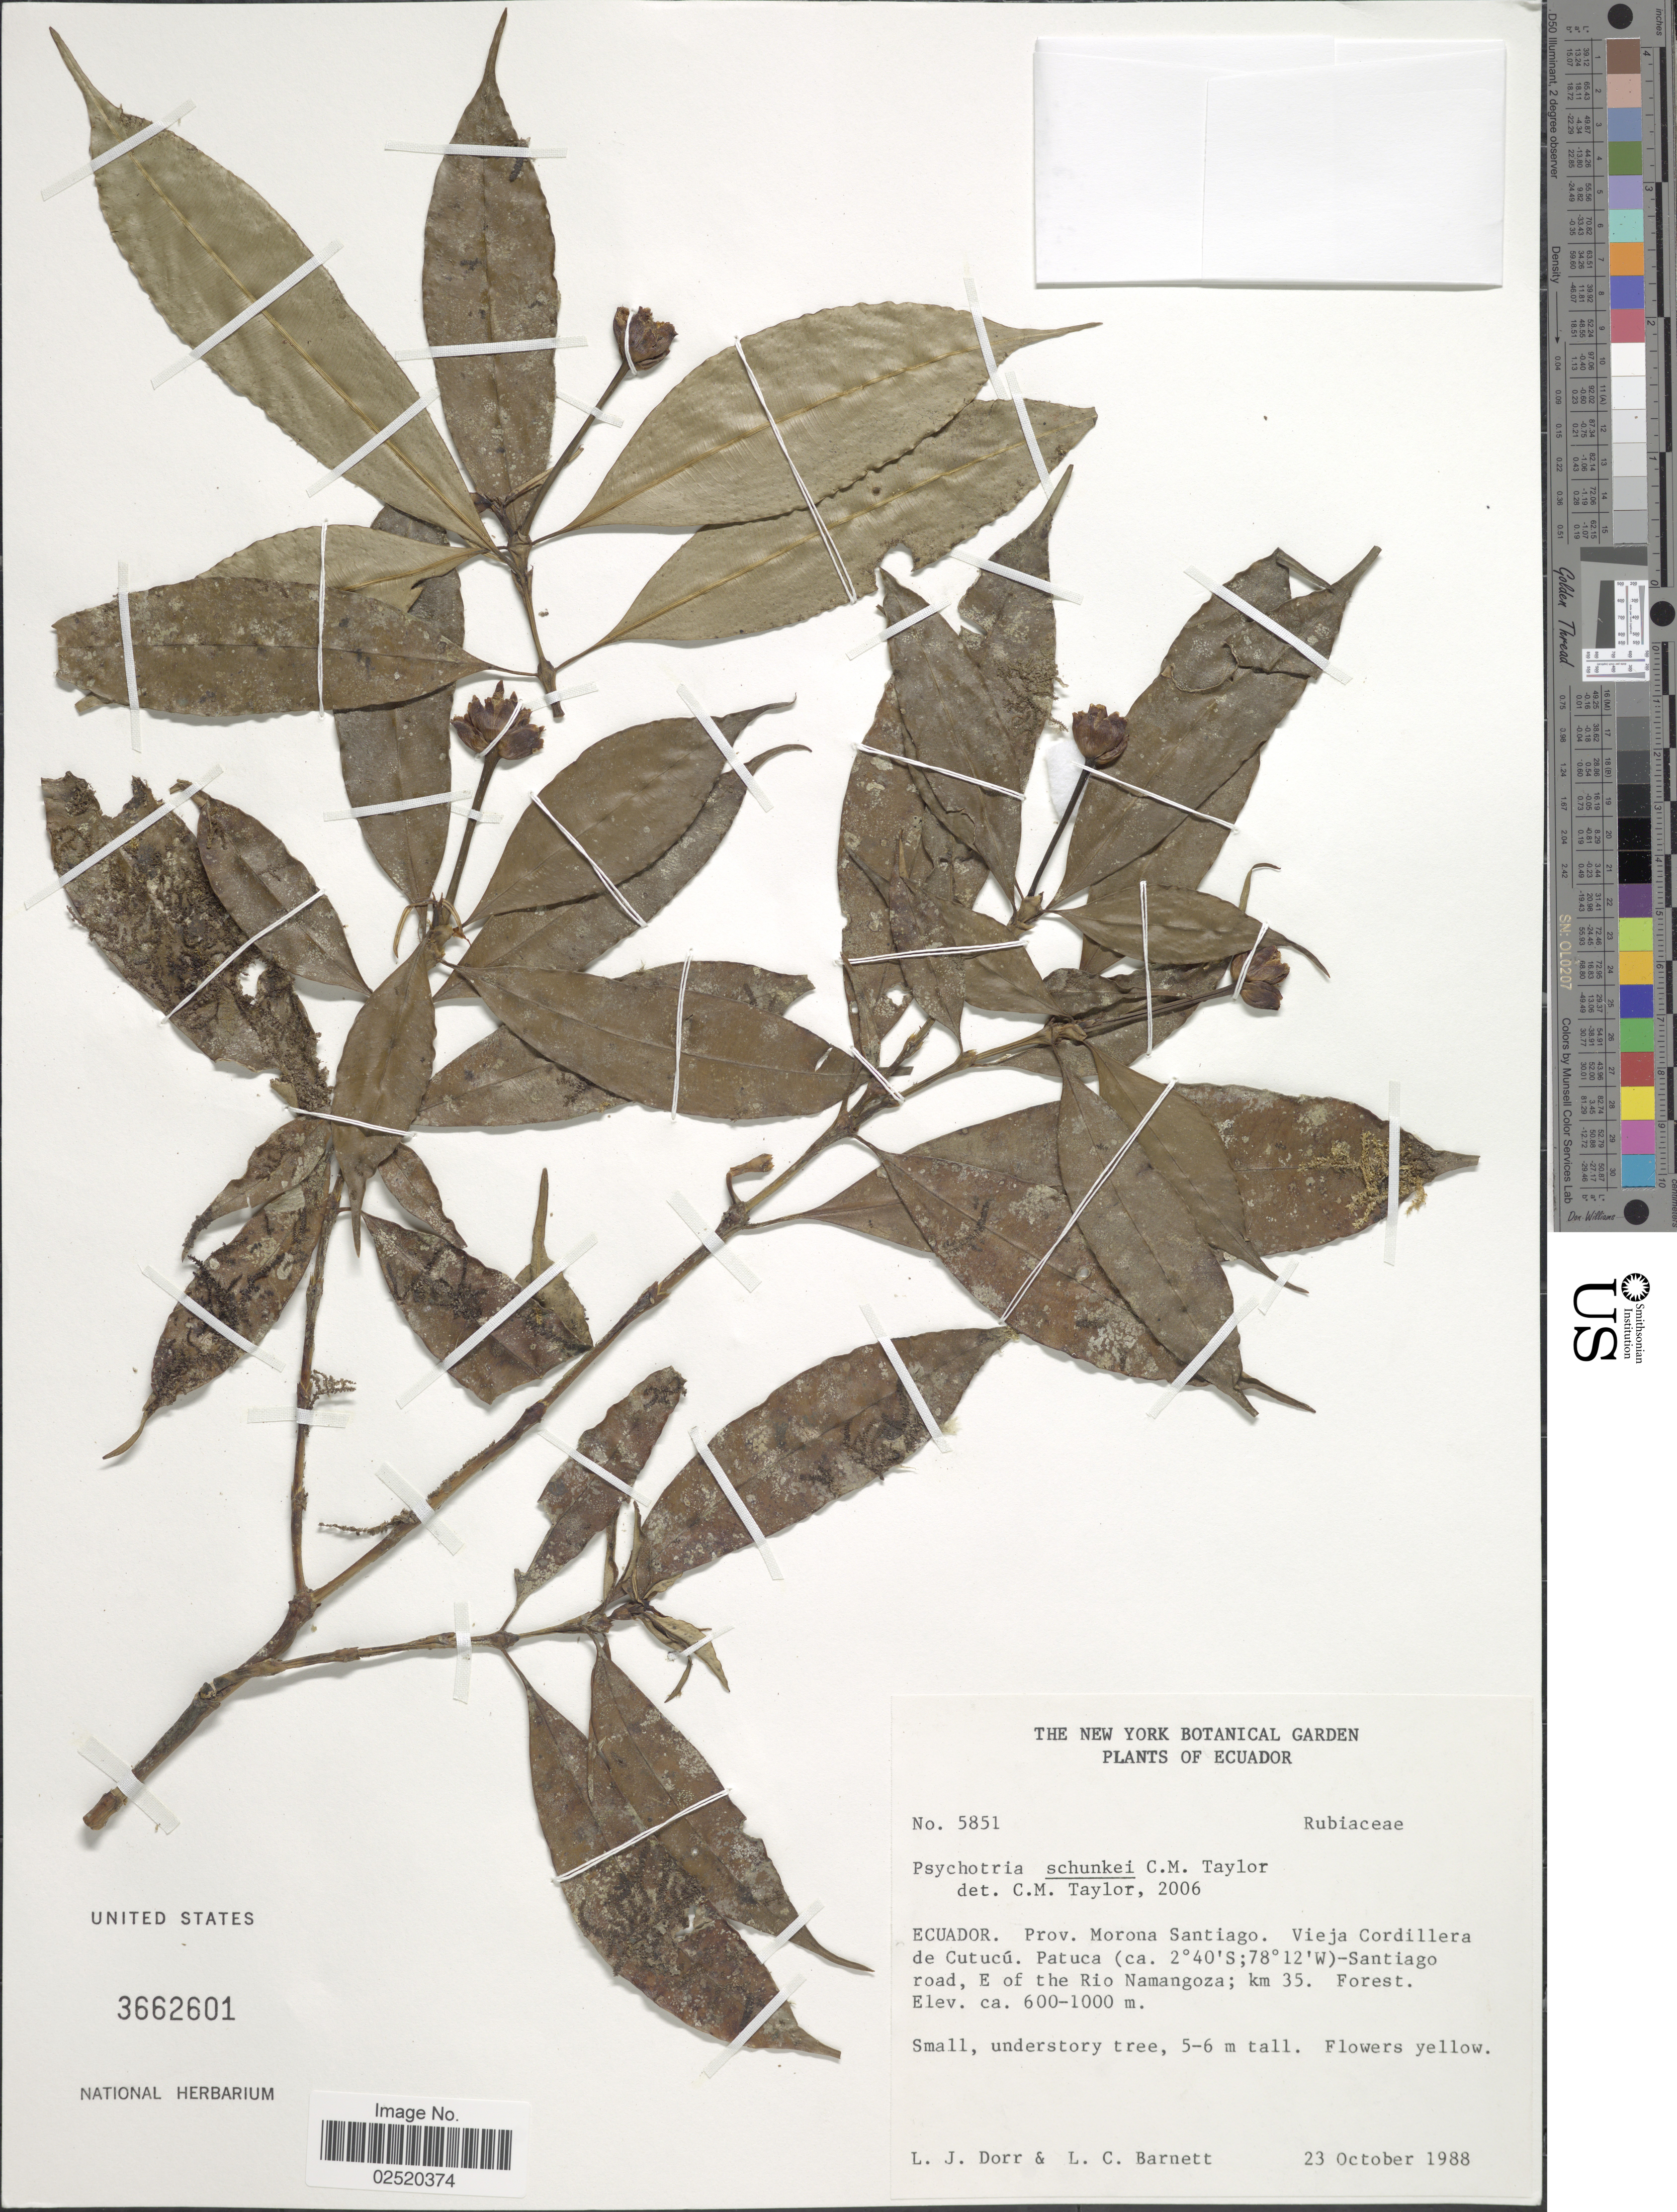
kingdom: Plantae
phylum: Tracheophyta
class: Magnoliopsida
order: Gentianales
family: Rubiaceae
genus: Psychotria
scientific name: Psychotria schunkei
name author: C.M. Taylor in Brako & Zarucchi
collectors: L. J. Dorr & L. C. Barnett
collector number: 5851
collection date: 1988-10-23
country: Ecuador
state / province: Morona-Santiago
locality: Ecuador: Prov. Morona Santiago, Vieja Cordillera de Cutucu, Patuca, Santiago road, E of the Rio Namangoza, km 35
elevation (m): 600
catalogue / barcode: US 3662601